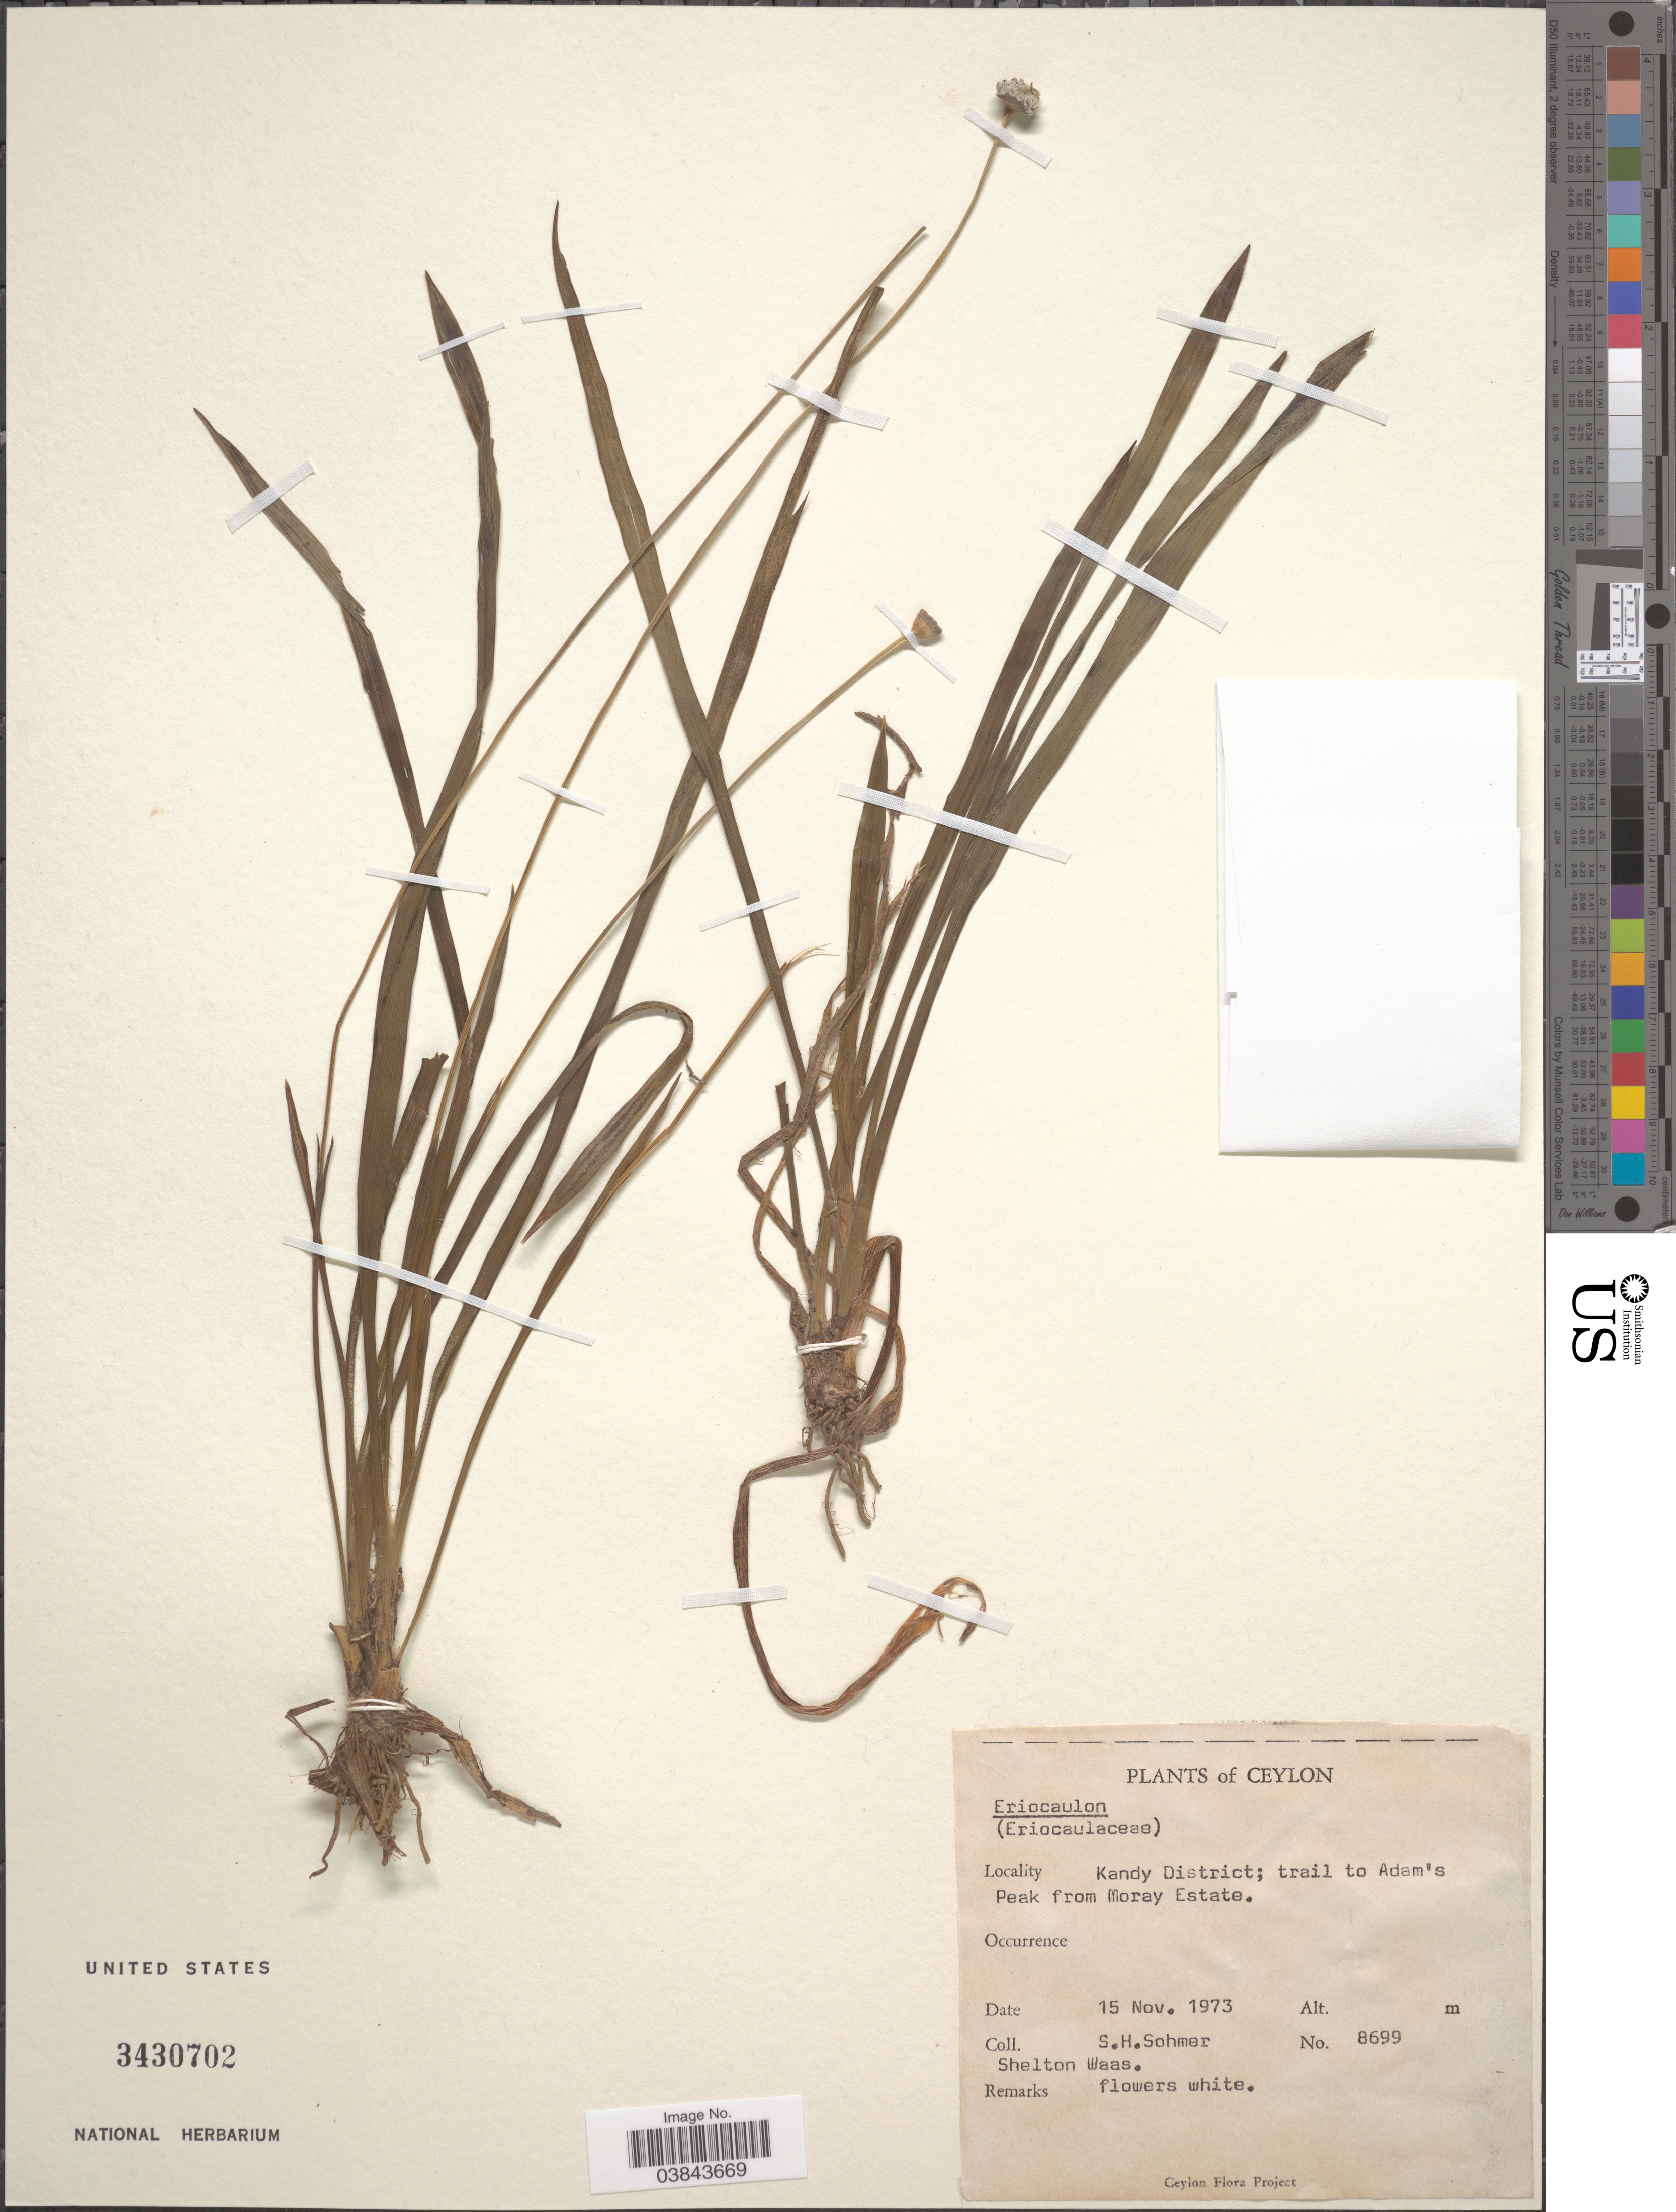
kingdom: Plantae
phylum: Tracheophyta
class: Liliopsida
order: Poales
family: Eriocaulaceae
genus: Eriocaulon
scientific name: Eriocaulon sp.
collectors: S. H. Sohmer & S. Waas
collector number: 8699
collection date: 1973-11-15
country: Sri Lanka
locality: Ceylon. Kandy District; trail to Adam's Peak from Moray Estate.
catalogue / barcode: US 3430702